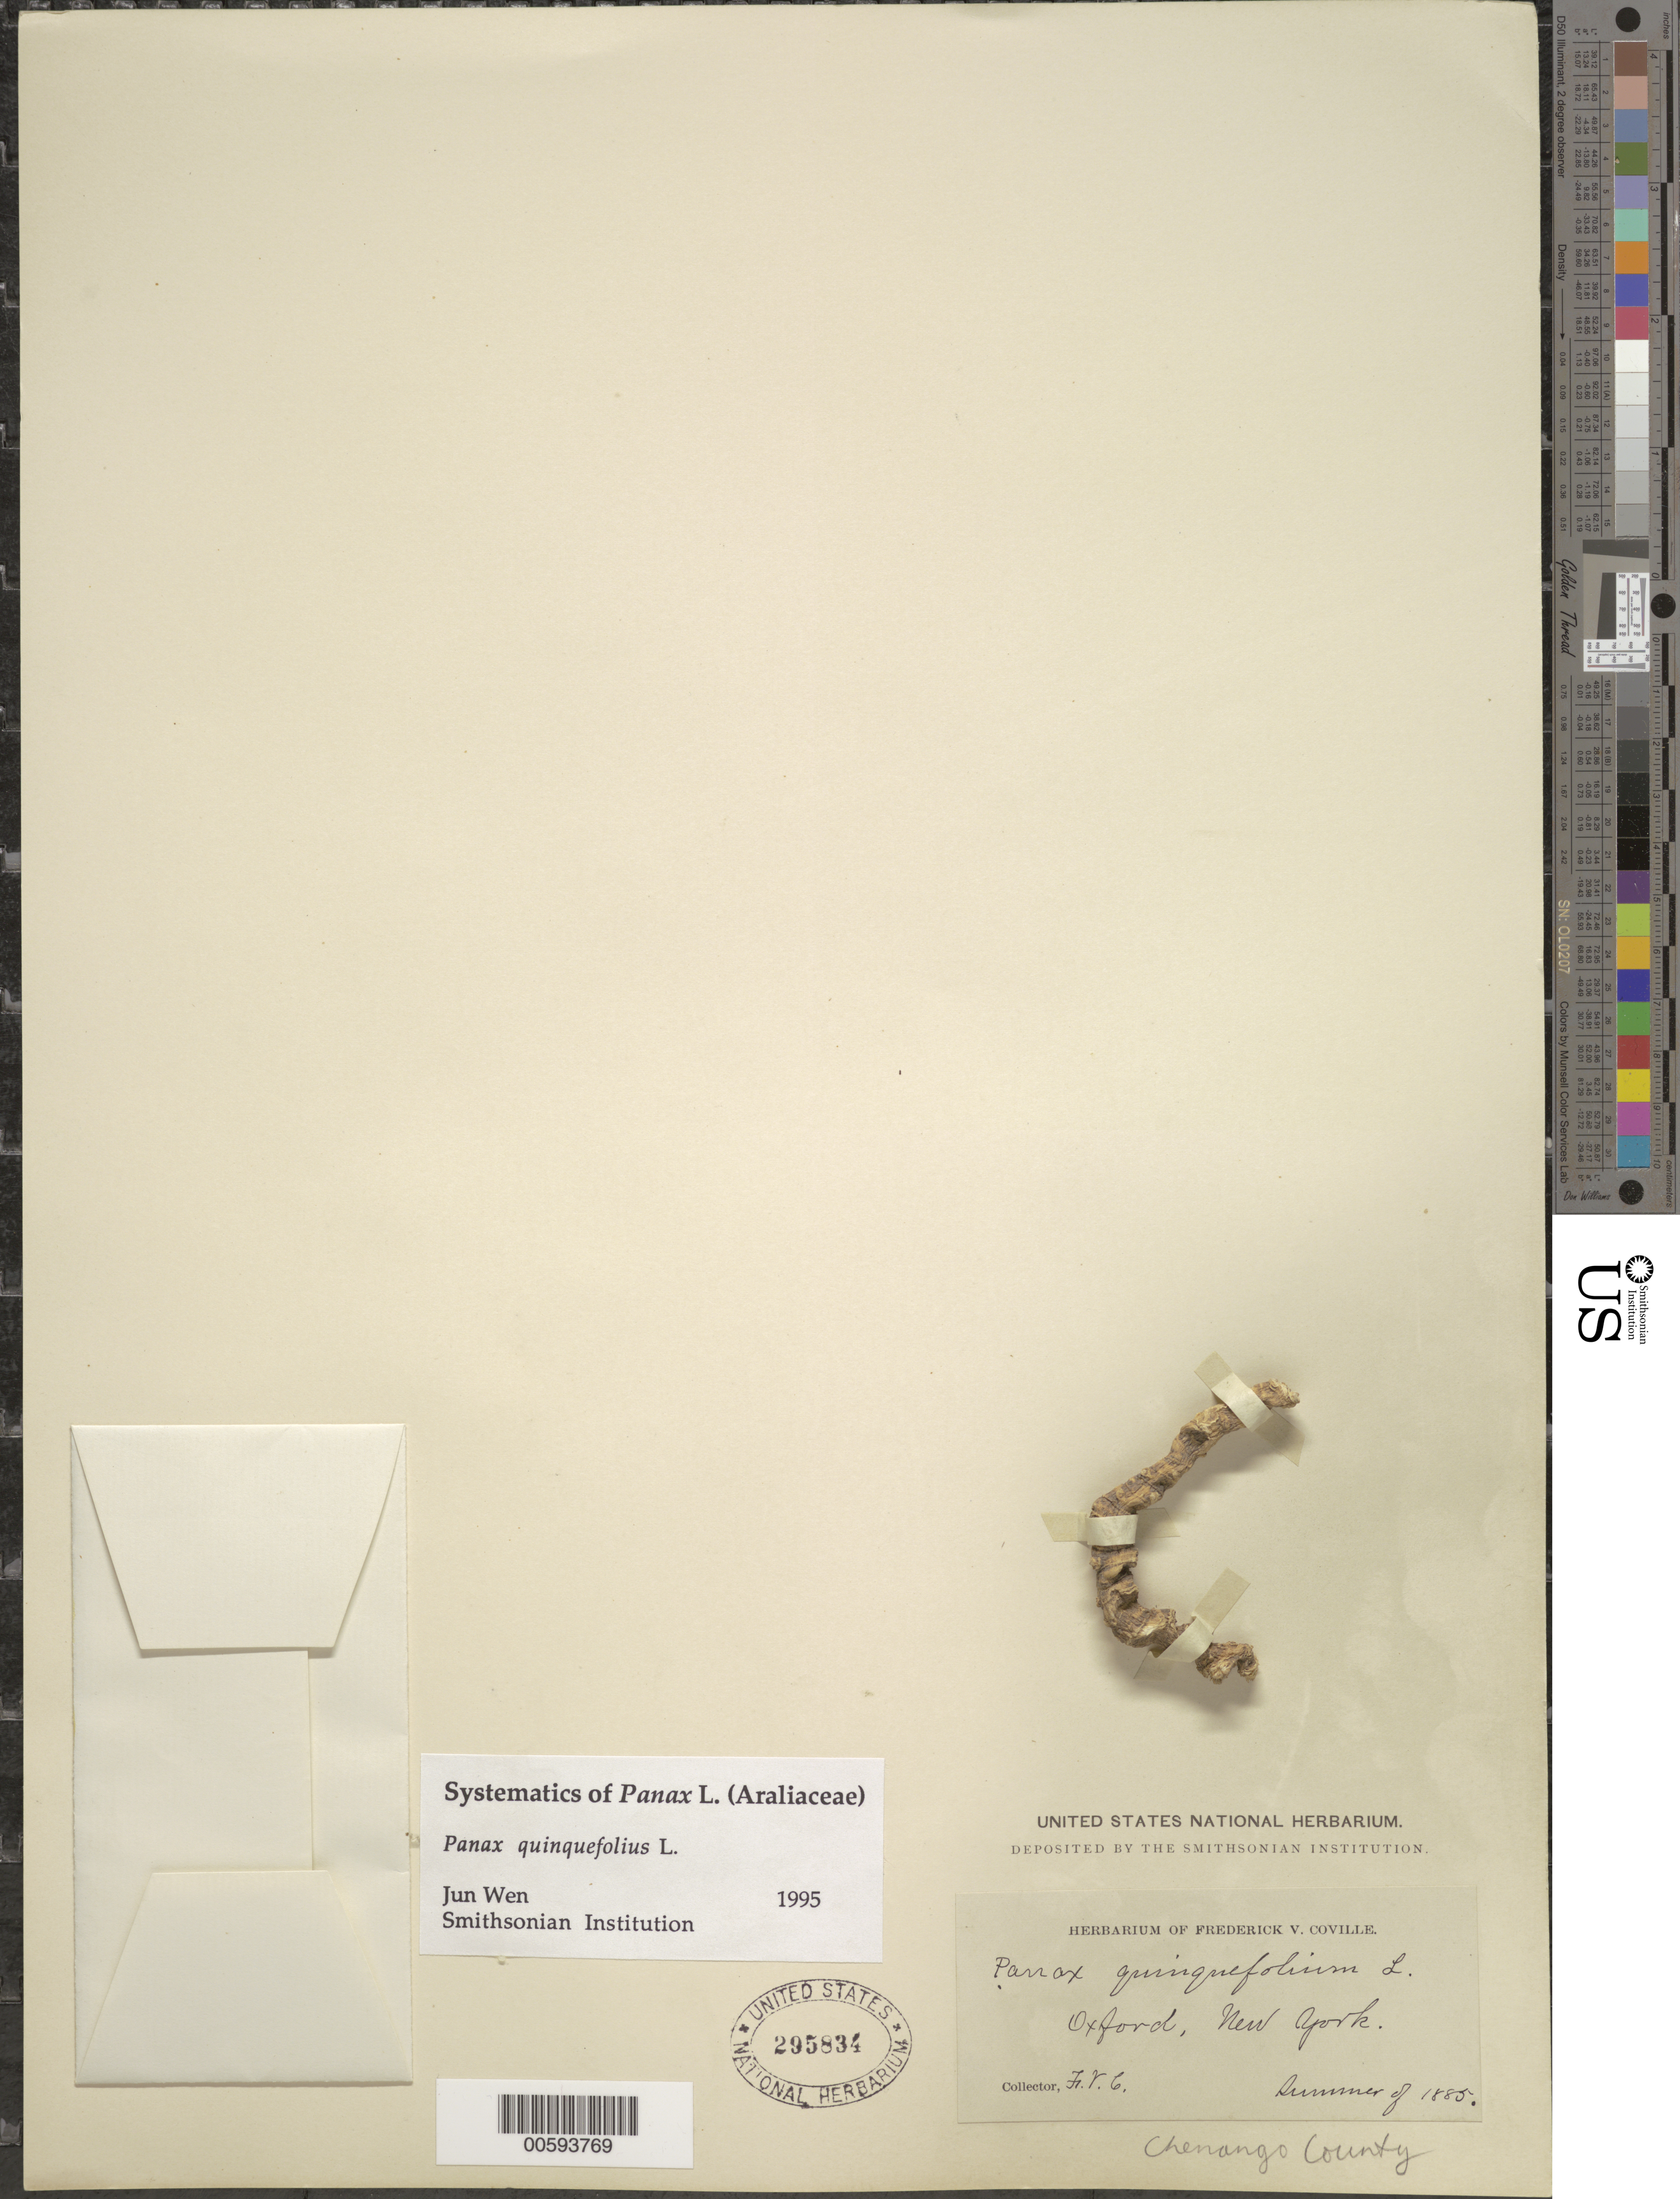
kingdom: Plantae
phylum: Tracheophyta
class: Magnoliopsida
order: Apiales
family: Araliaceae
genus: Panax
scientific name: Panax quinquefolius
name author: L.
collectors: F. V. Coville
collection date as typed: Sum 1885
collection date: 1885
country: United States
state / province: New York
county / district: Chenango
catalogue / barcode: US 295834